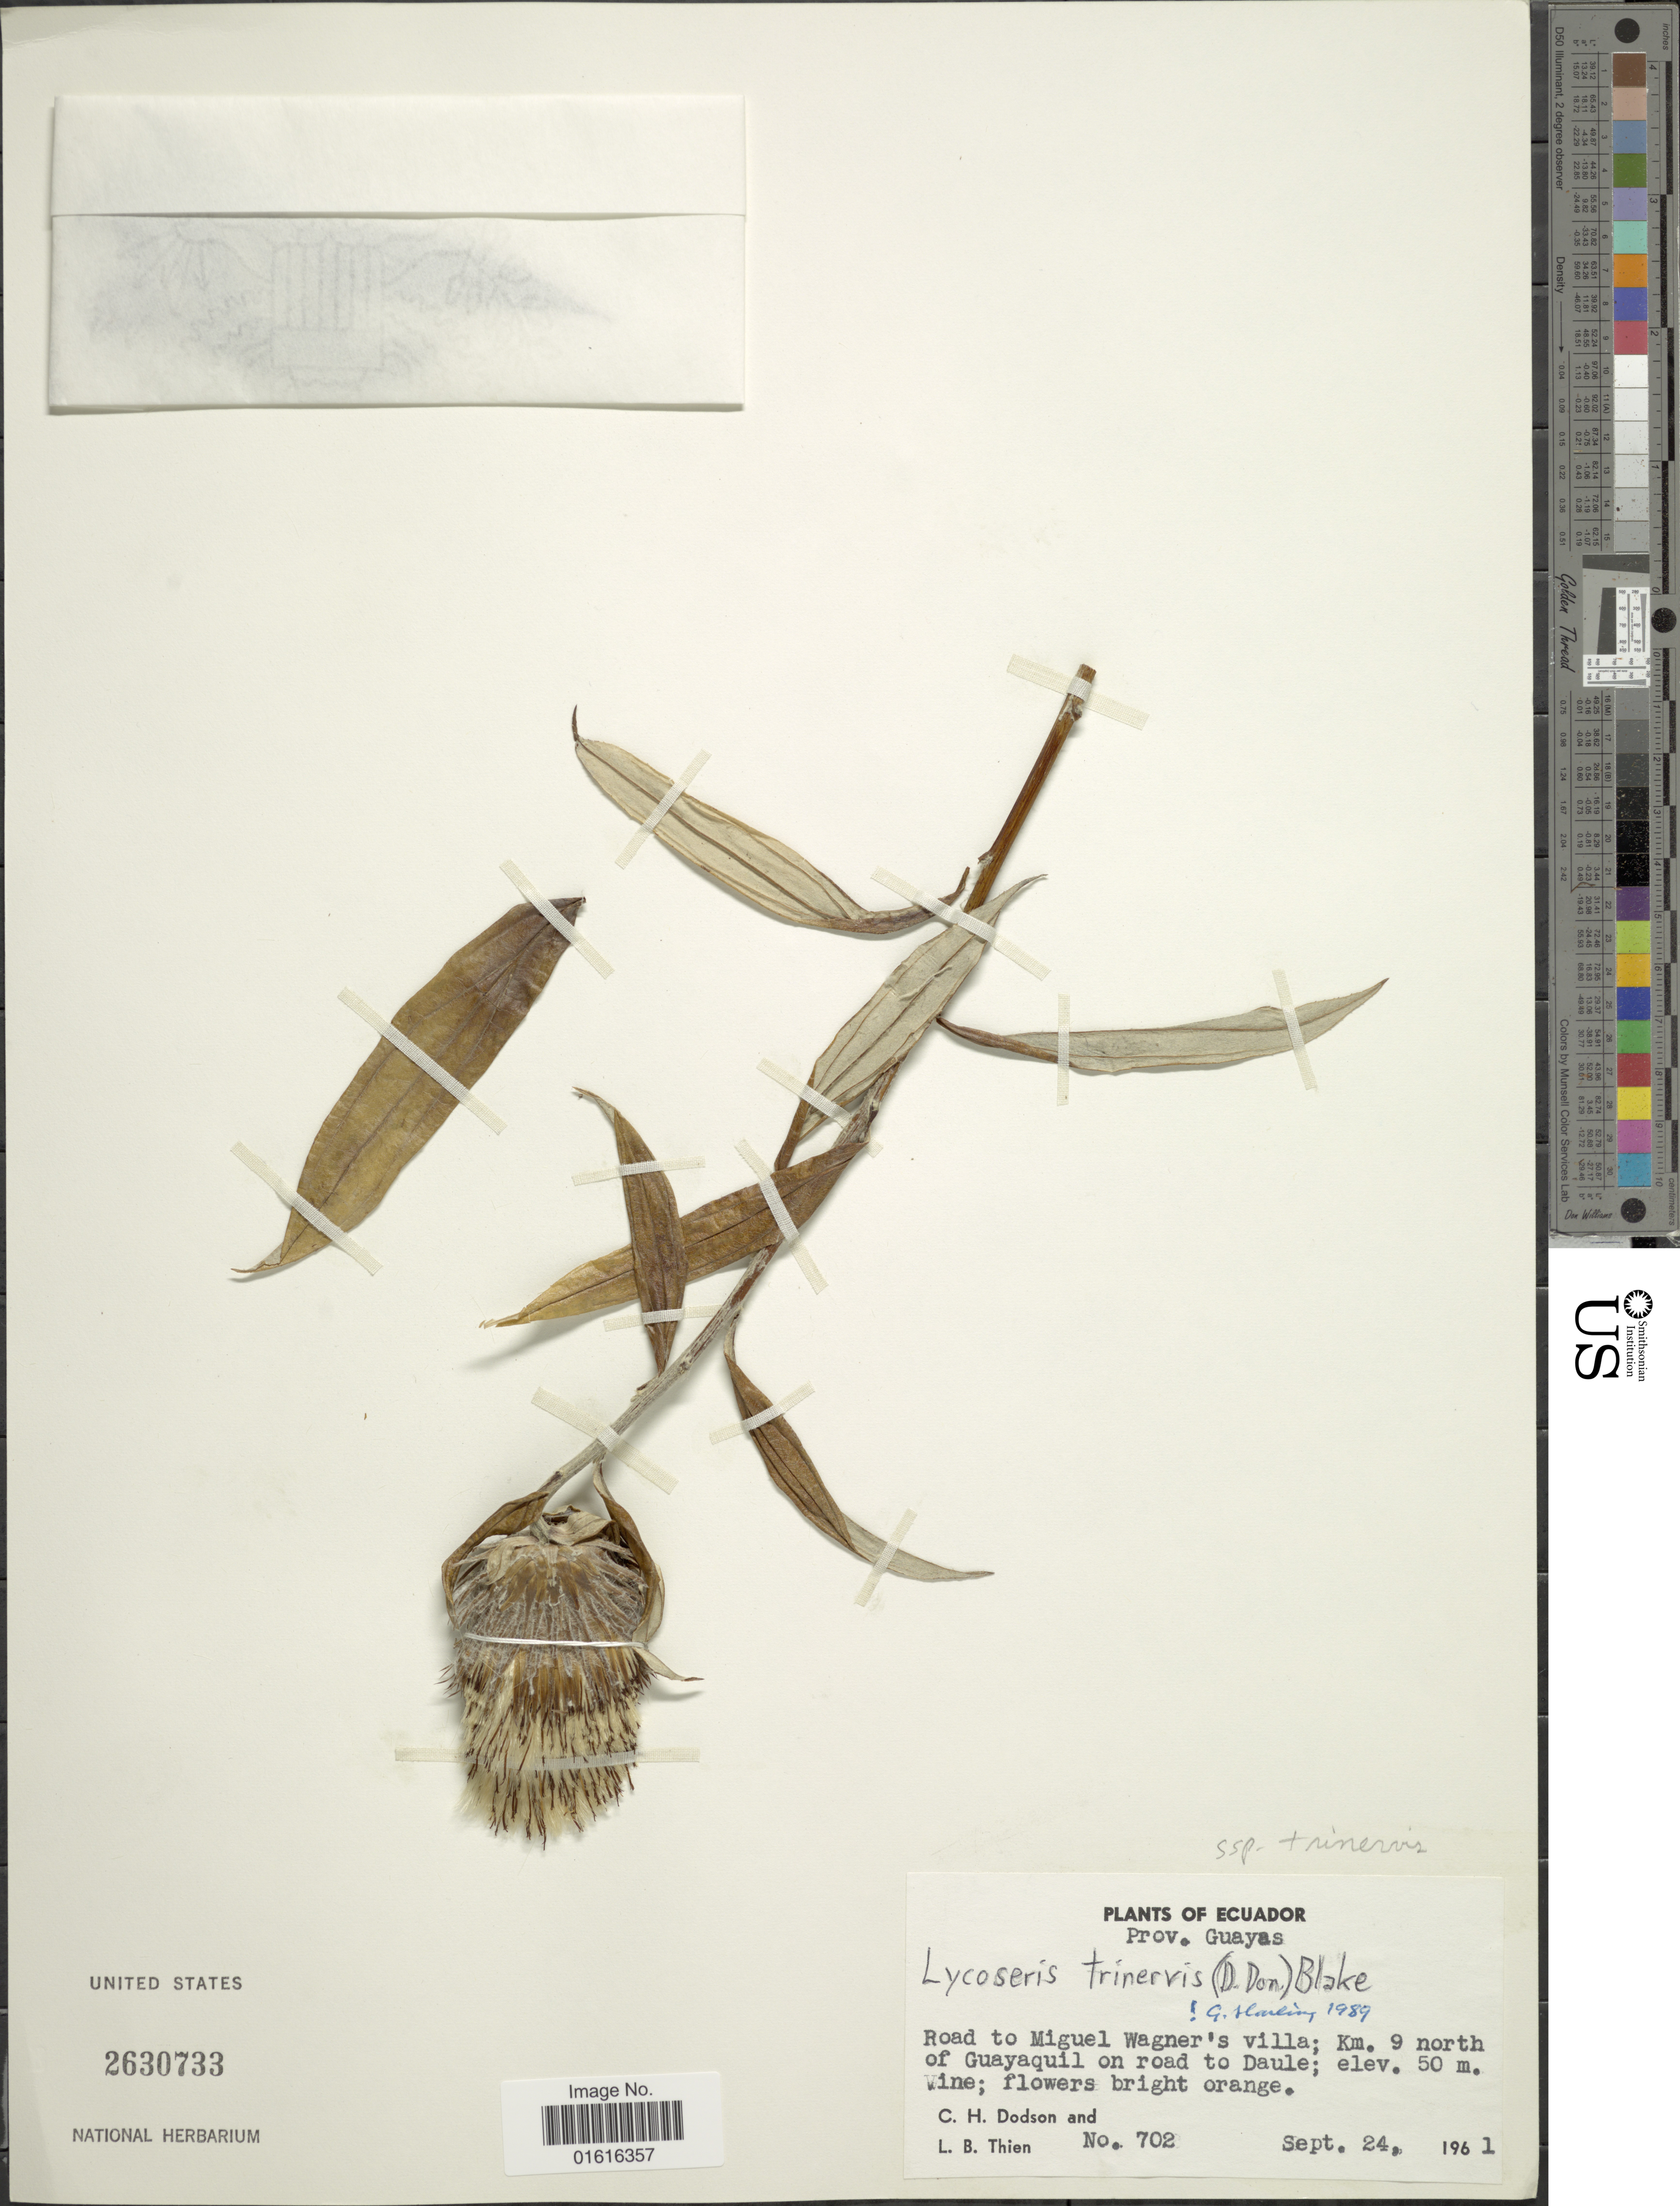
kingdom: Plantae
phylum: Tracheophyta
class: Magnoliopsida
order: Asterales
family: Asteraceae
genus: Lycoseris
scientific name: Lycoseris trinervis subsp. trinervis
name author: (D. Don) S.F. Blake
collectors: C. H. Dodson & L. Thien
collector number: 702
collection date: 1961-09-24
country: Ecuador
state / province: Guayas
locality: Road to Miguel Wagner's villa: km 9 north of Guayaquil on road to Daule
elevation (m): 50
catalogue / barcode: US 2630733